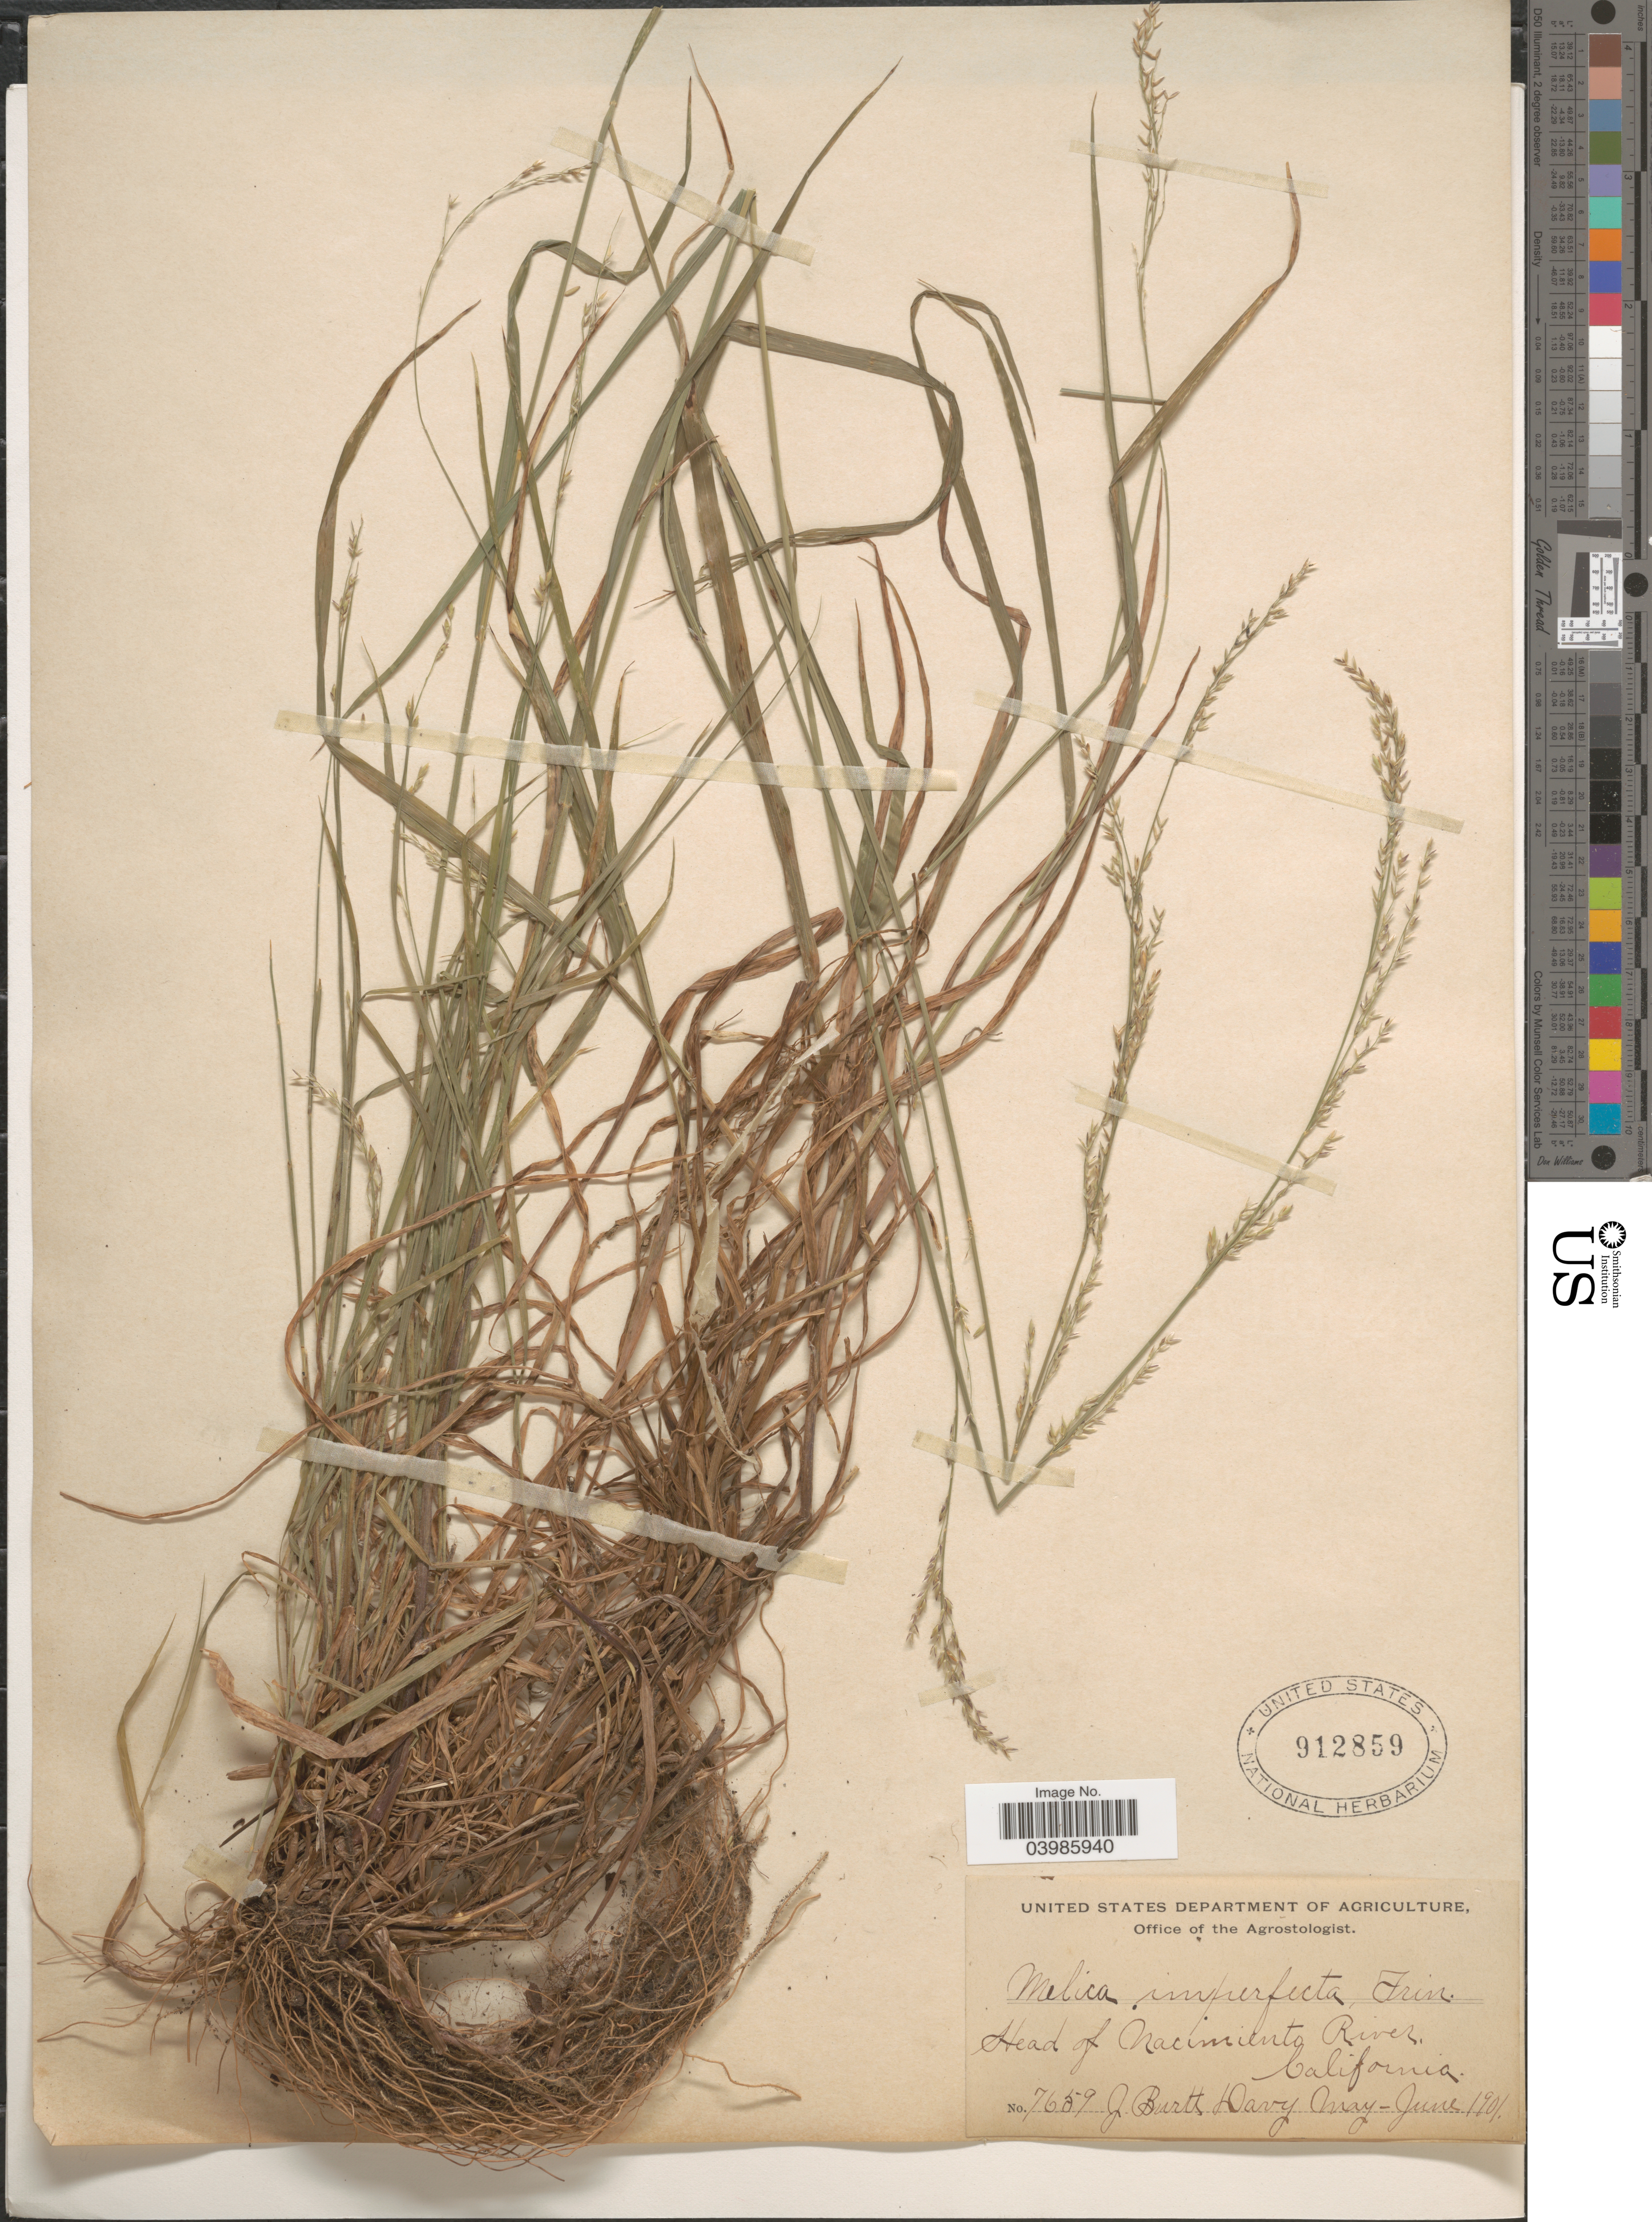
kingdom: Plantae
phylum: Tracheophyta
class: Liliopsida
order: Poales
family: Poaceae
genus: Melica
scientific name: Melica imperfecta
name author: Trin.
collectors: J. Burtt Davy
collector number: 7659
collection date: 1901-05/1901-06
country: United States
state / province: California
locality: Head of Nacimiento River.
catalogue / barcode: US 912859